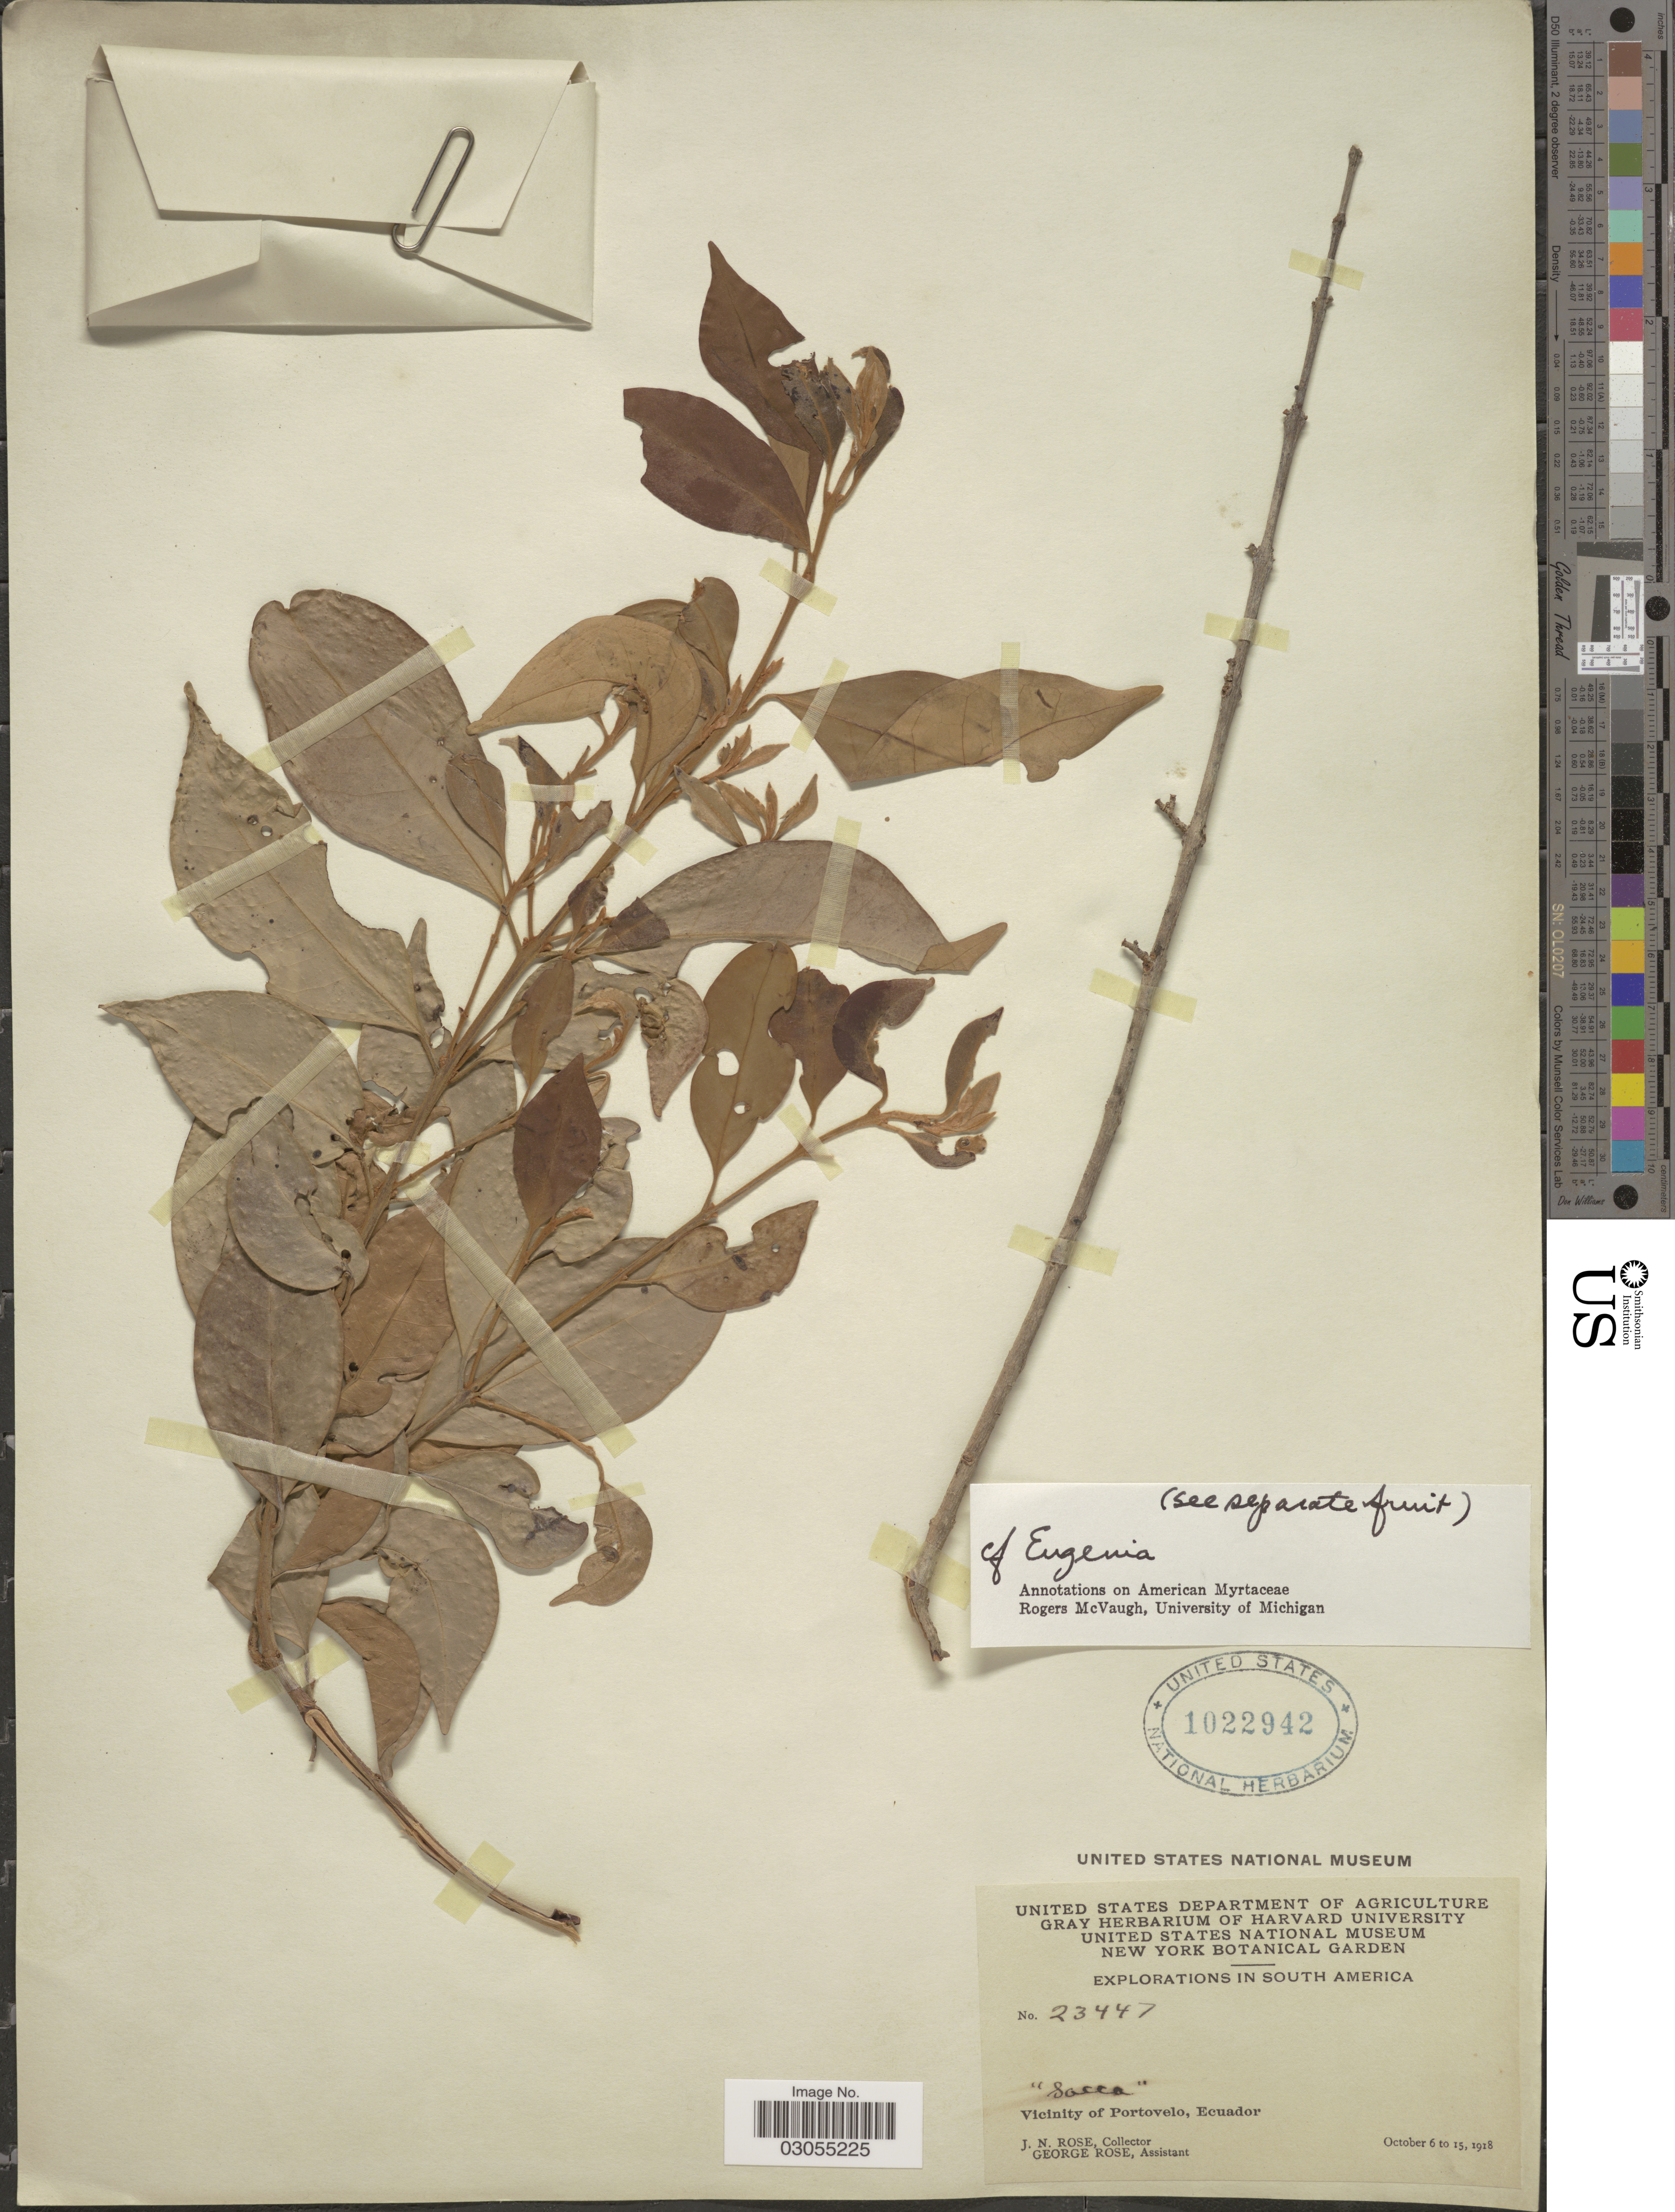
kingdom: Plantae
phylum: Tracheophyta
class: Magnoliopsida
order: Myrtales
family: Myrtaceae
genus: Eugenia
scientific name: Eugenia sp.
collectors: J. N. Rose & G. Rose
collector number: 23447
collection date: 1918-10-06/1918-10-15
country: Ecuador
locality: Vicinity of Portovelo.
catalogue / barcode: US 1022942